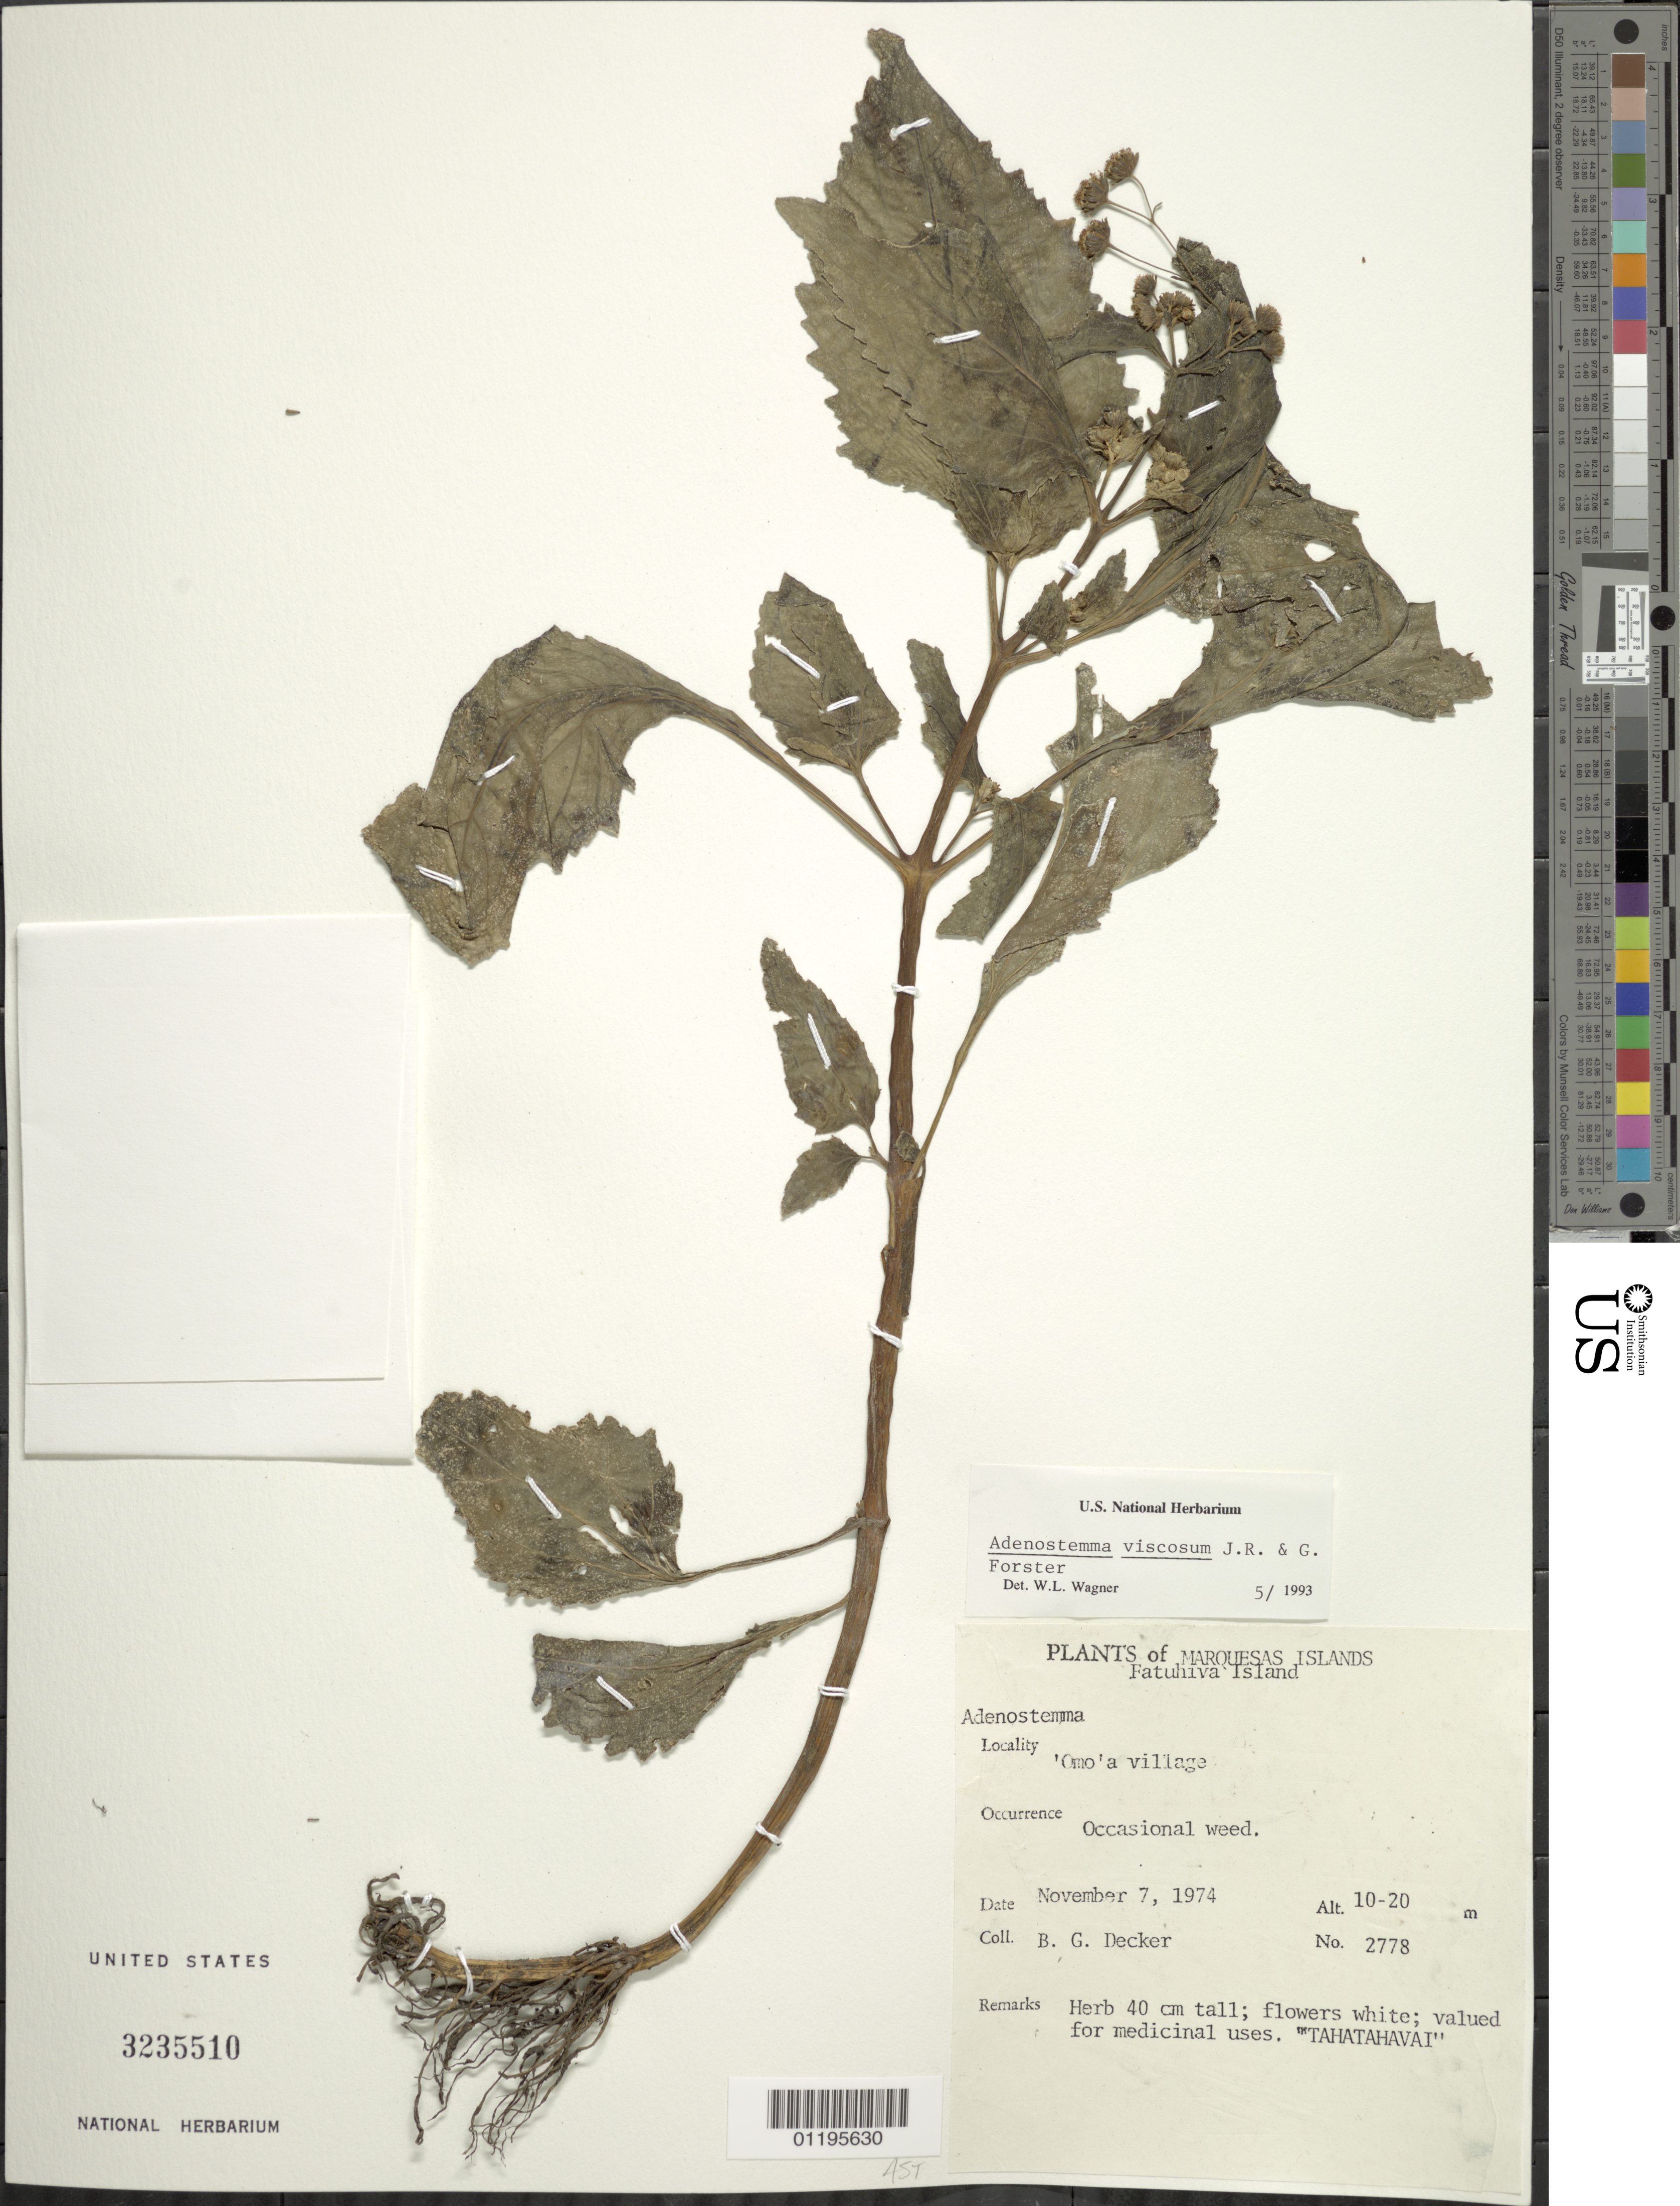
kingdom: Plantae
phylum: Tracheophyta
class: Magnoliopsida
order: Asterales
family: Asteraceae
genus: Adenostemma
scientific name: Adenostemma viscosum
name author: J.R. Forst. & G. Forst.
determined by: Wagner, W. L., (BOT), Smithsonian Institution - National Museum of Natural History (UNITED STATES)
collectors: B. G. Decker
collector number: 2778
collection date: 1974-11-07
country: French Polynesia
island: Fatu Hiva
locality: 'Omo'a village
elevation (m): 10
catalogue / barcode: US 3235510